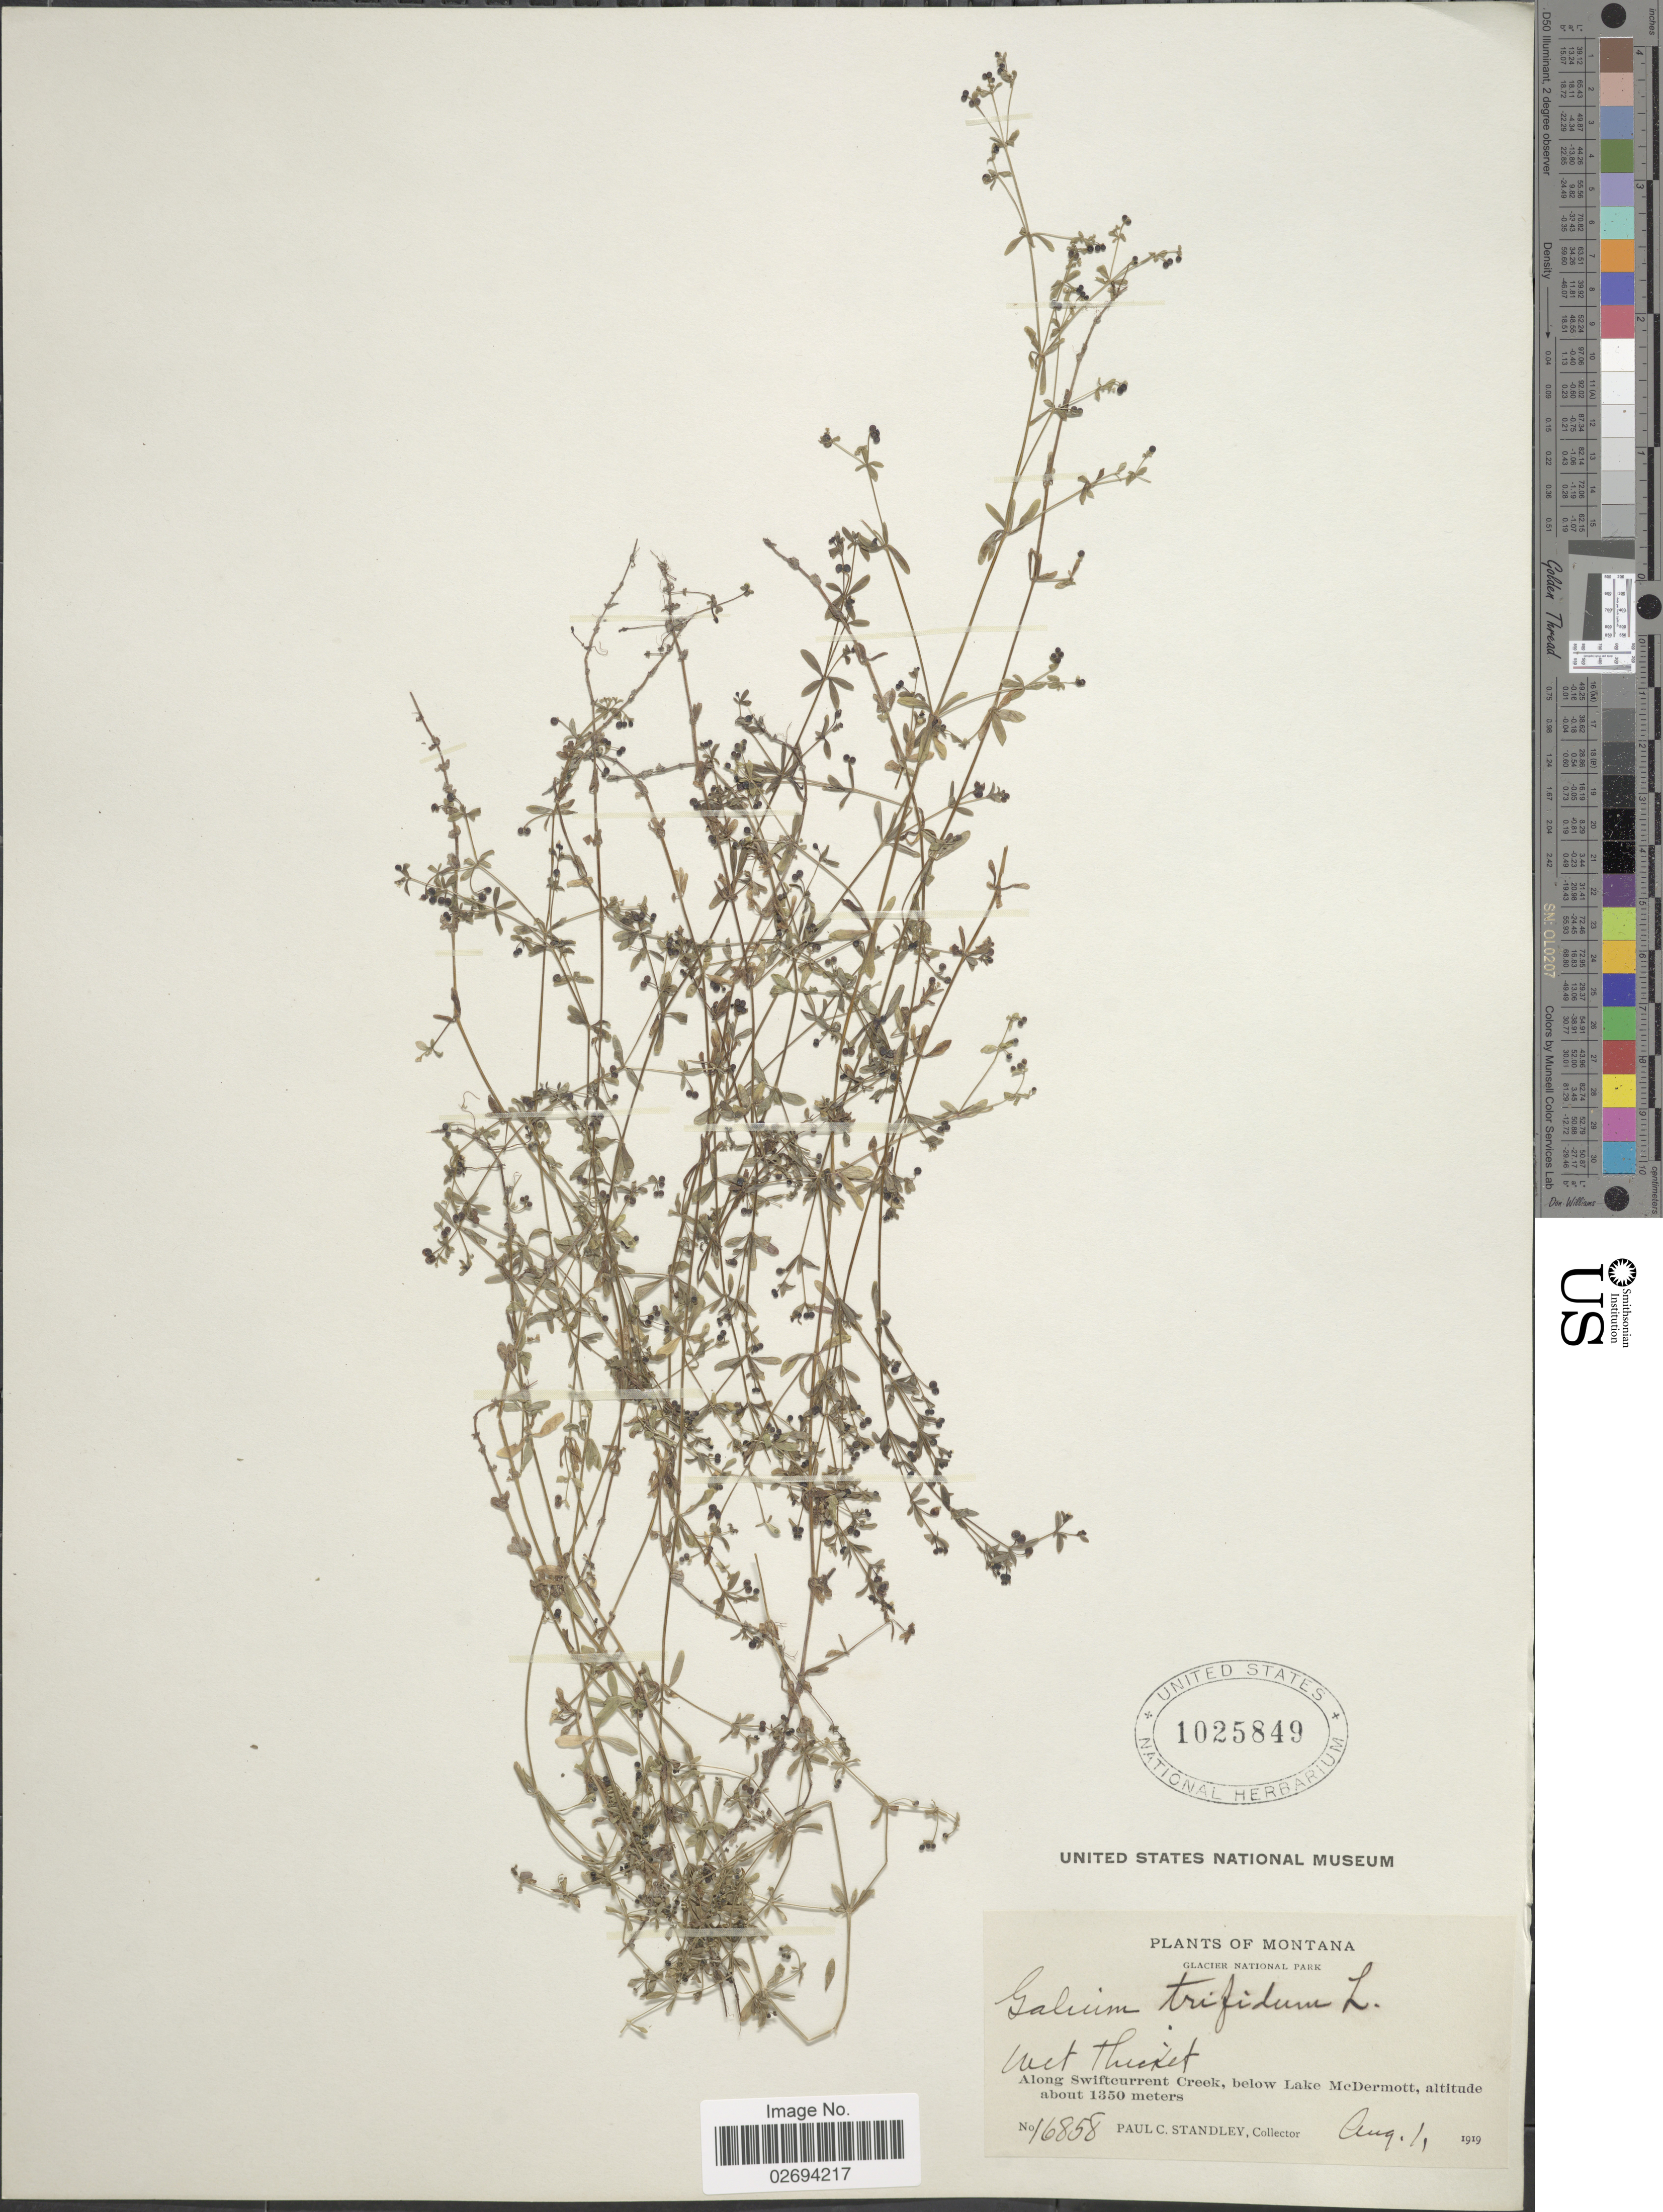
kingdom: Plantae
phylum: Tracheophyta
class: Magnoliopsida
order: Gentianales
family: Rubiaceae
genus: Galium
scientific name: Galium trifidum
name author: L.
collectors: P. C. Standley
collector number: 16858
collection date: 1919-08-01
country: United States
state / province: Montana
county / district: Glacier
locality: Glacier National Park, along Swiftcurrent Creek, below Lake McDermott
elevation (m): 1350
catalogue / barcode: US 1025849